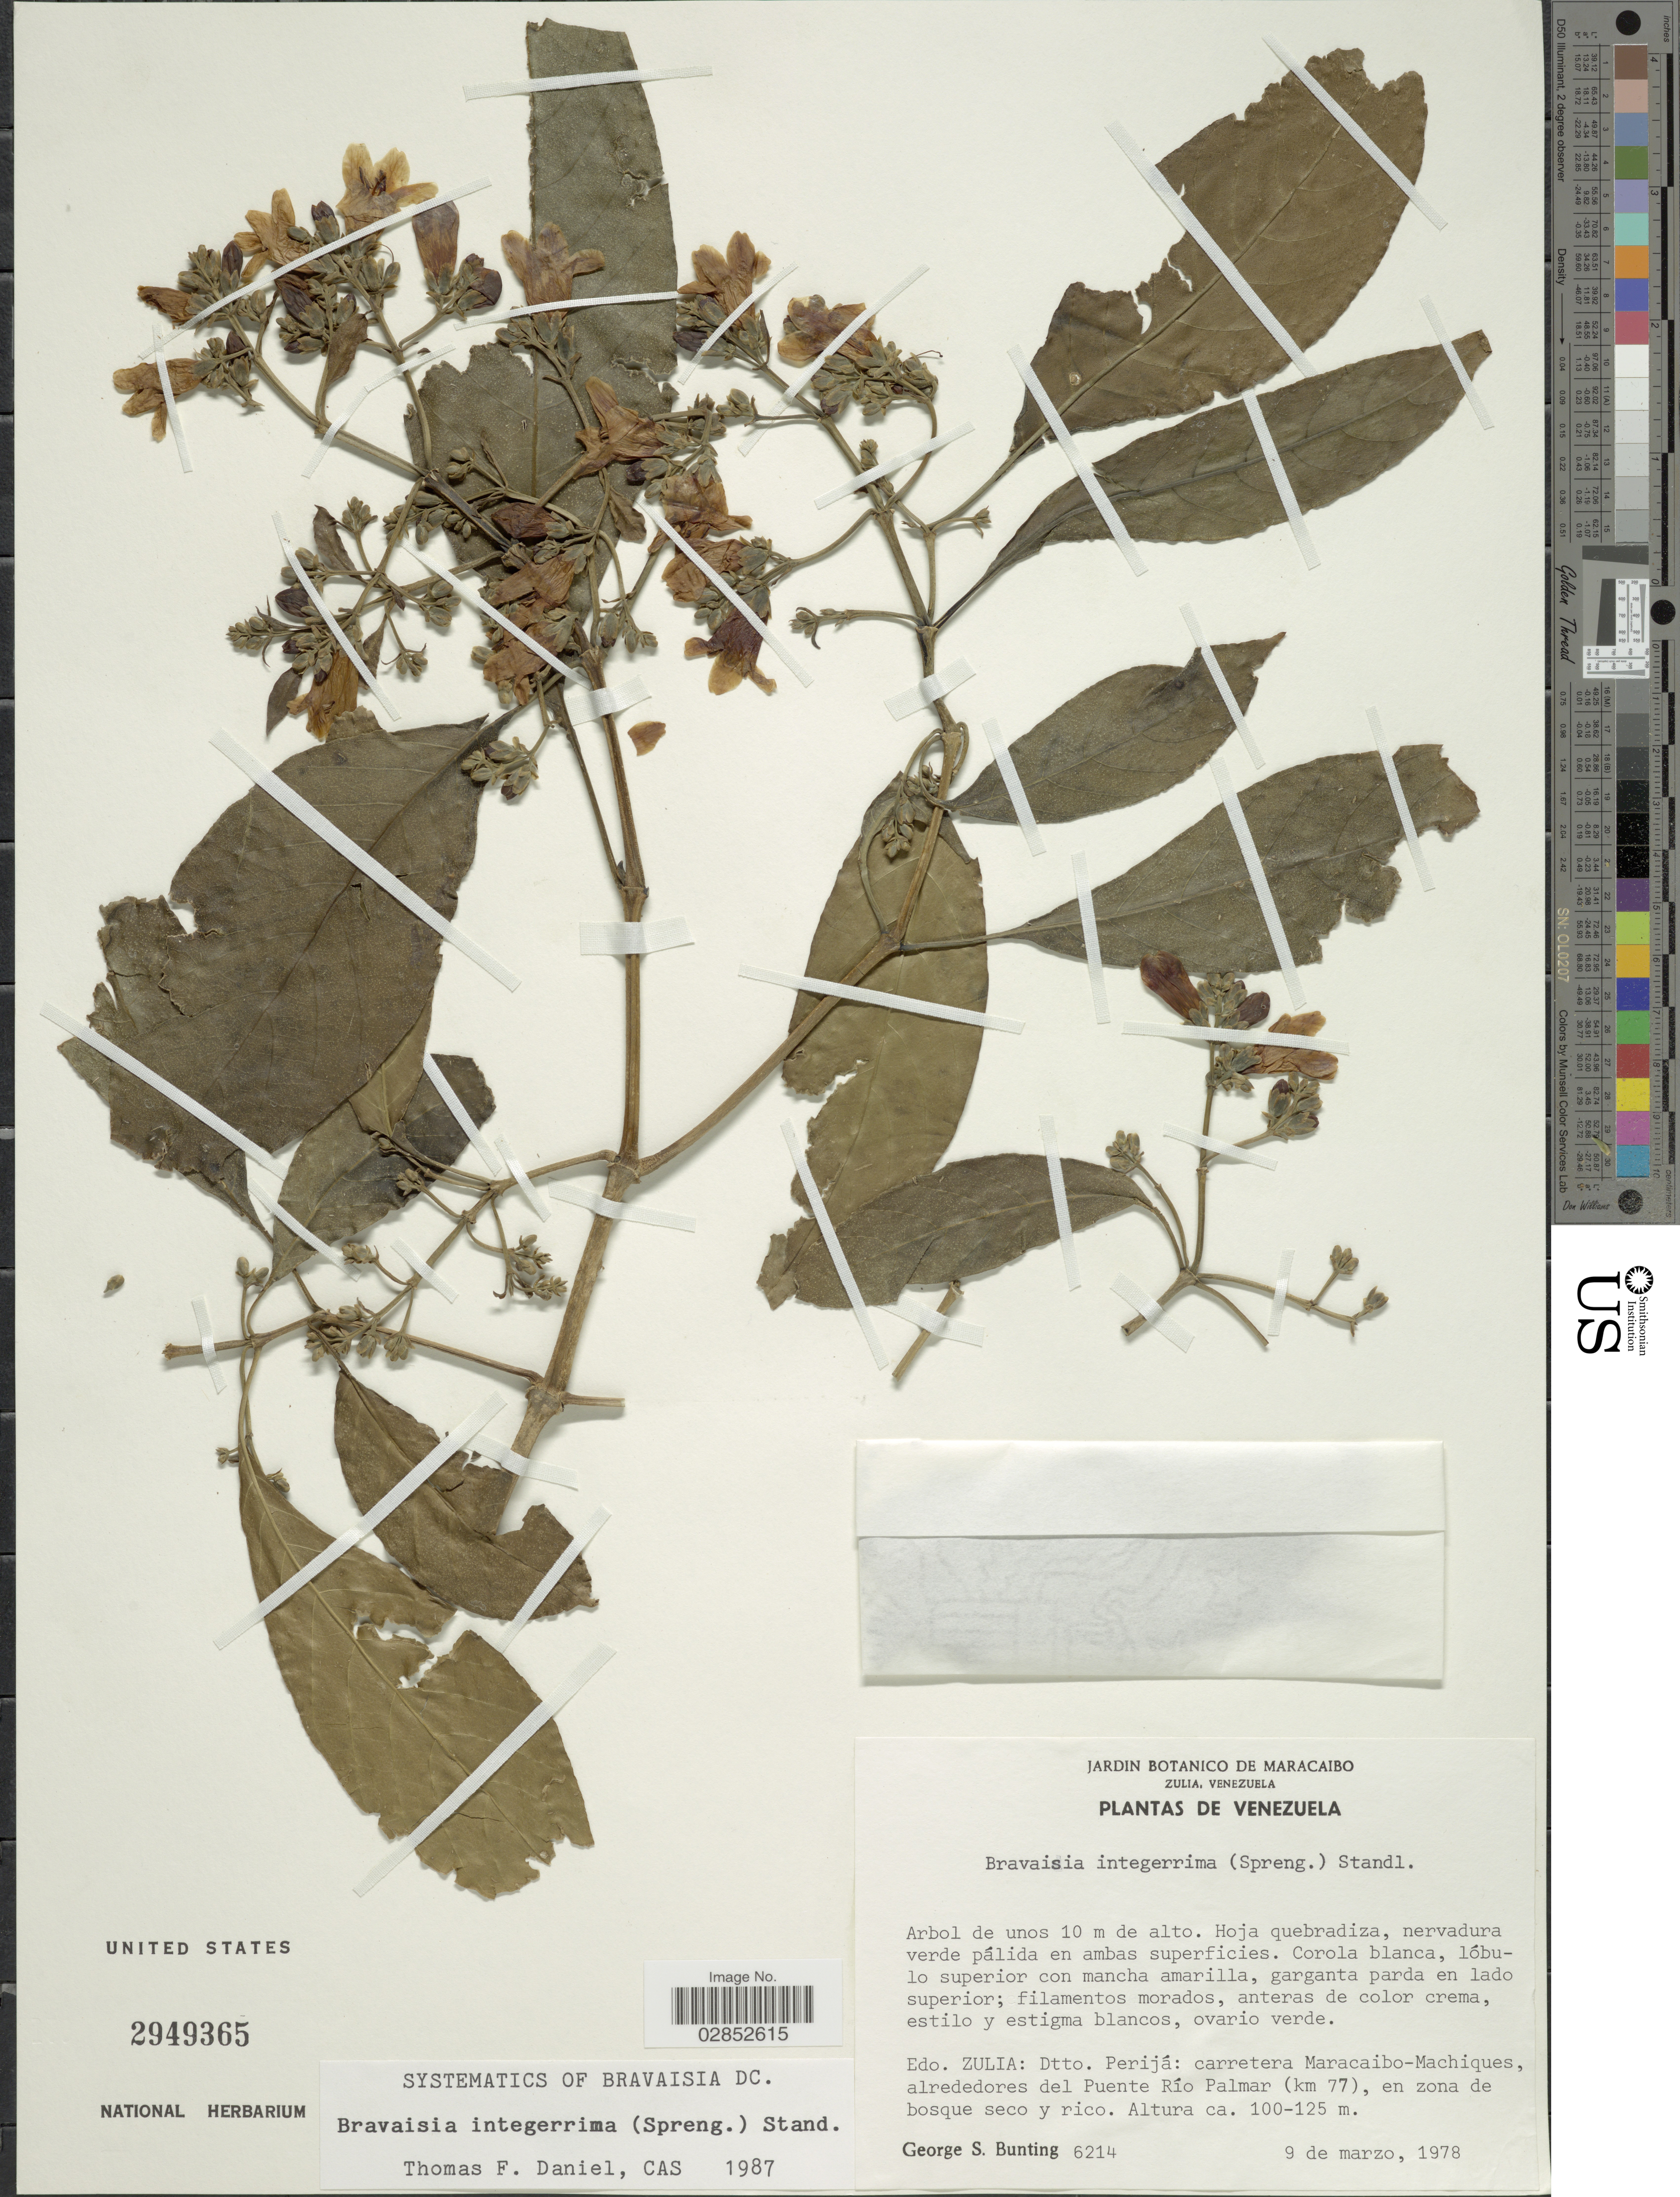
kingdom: Plantae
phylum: Tracheophyta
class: Magnoliopsida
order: Lamiales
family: Acanthaceae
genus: Bravaisia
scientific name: Bravaisia integerrima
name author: (Spreng.) Standl.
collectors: G. S. Bunting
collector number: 6214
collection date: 1978-03-09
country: Venezuela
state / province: Zulia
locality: Dtto. Perijá: carretera Maracaibo-Machiques, alrededores del Puente Río Palmar (km 77).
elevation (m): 100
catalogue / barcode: US 2949365